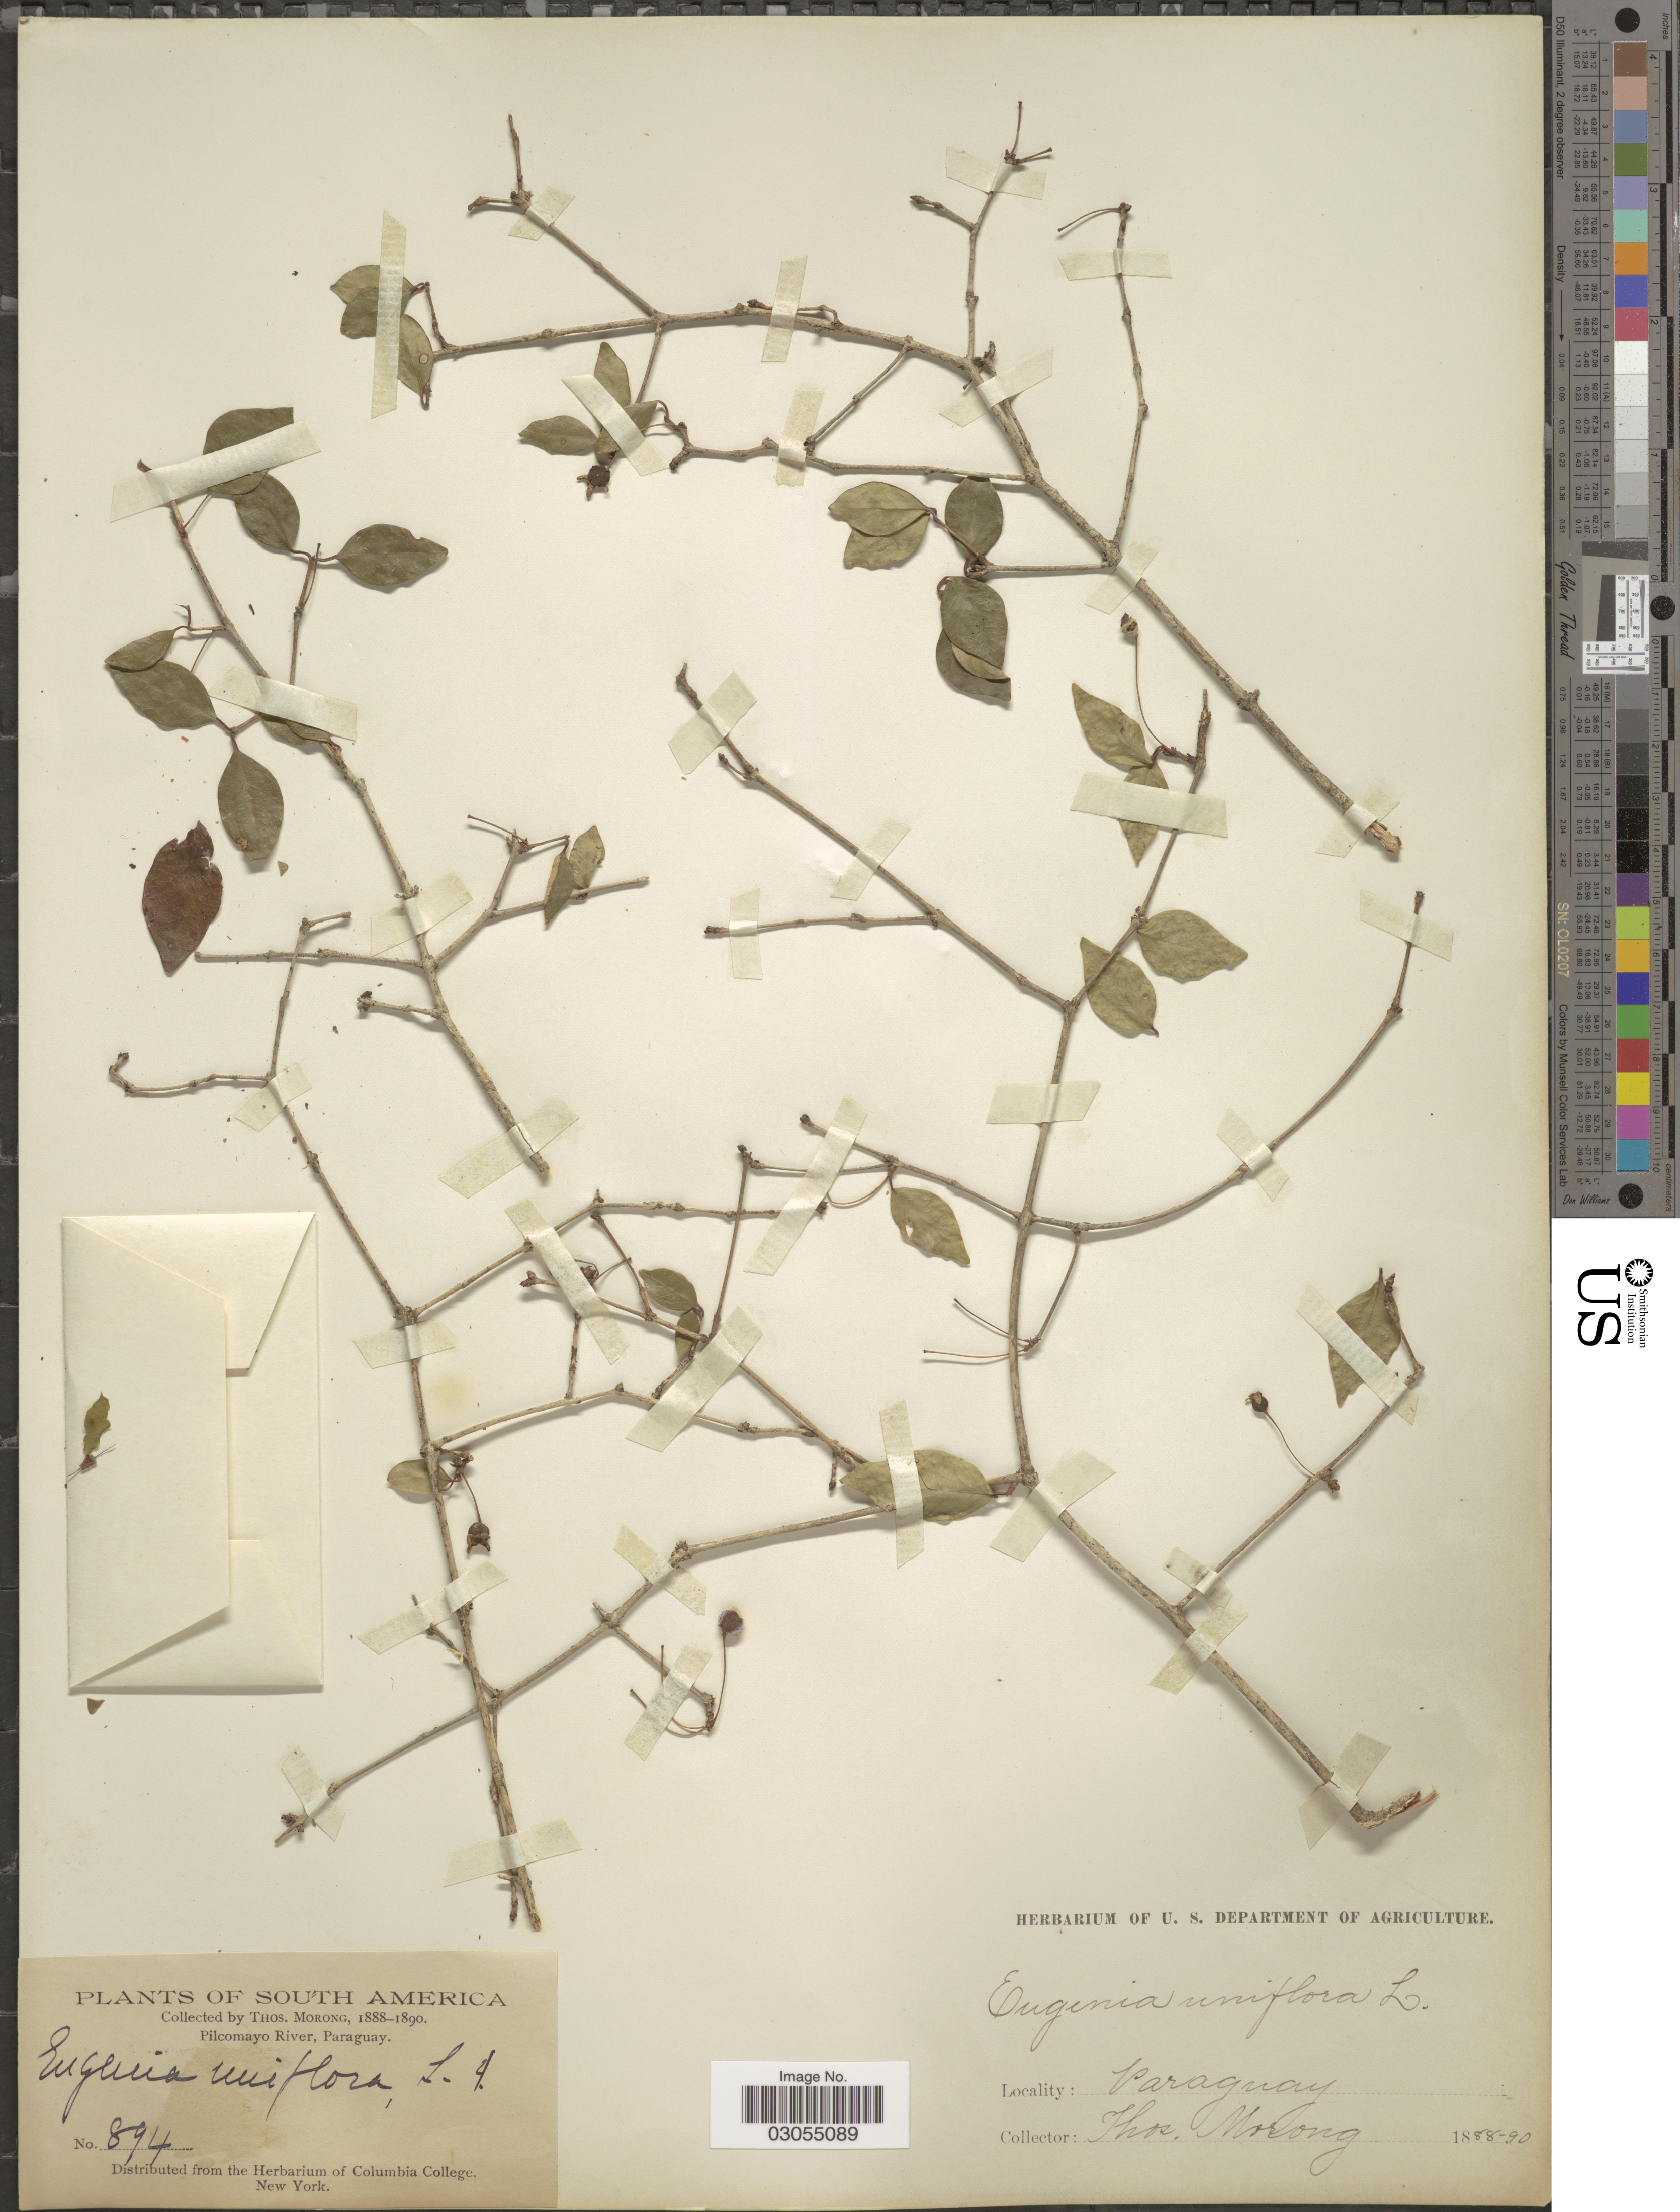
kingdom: Plantae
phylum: Tracheophyta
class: Magnoliopsida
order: Myrtales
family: Myrtaceae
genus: Eugenia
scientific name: Eugenia uniflora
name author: L.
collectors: T. Morong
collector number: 894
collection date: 1888/1890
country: Paraguay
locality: Pilcomayo River.